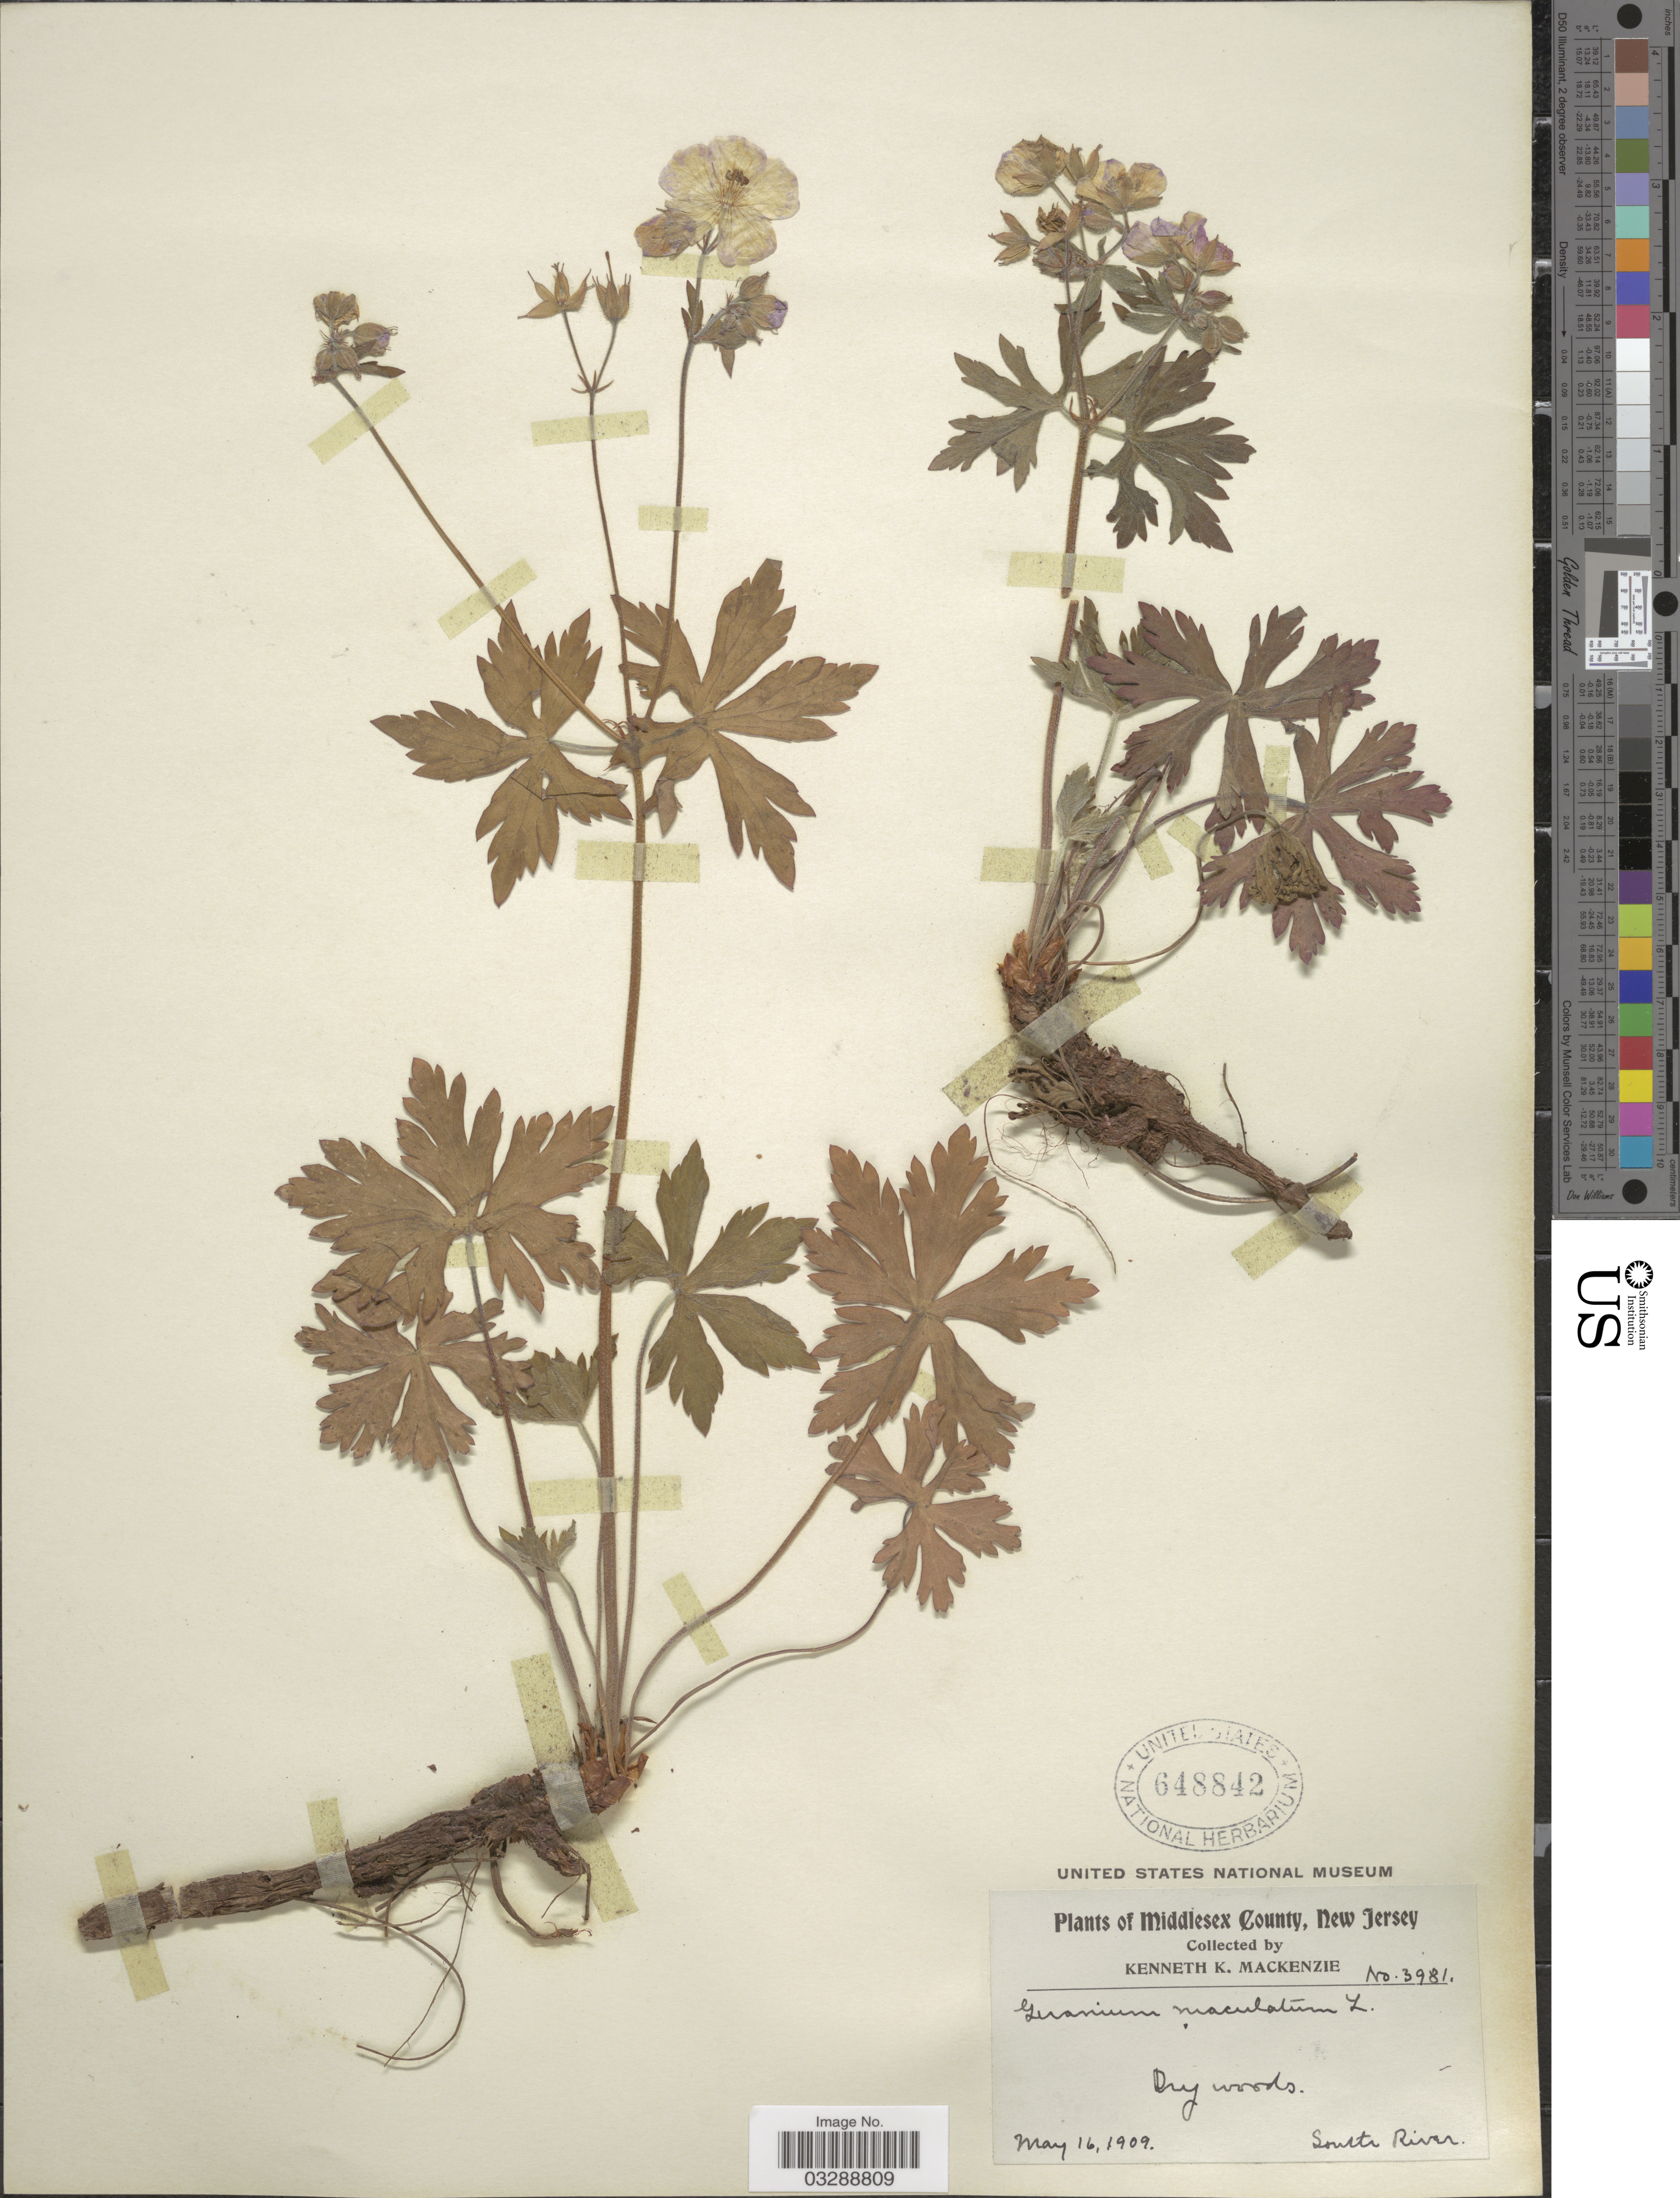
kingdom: Plantae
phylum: Tracheophyta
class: Magnoliopsida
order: Geraniales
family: Geraniaceae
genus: Geranium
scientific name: Geranium maculatum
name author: L.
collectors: K. K. Mackenzie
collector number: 3981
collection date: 1909-05-16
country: United States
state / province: New Jersey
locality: Middlesex County. South River.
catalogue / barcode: US 648842